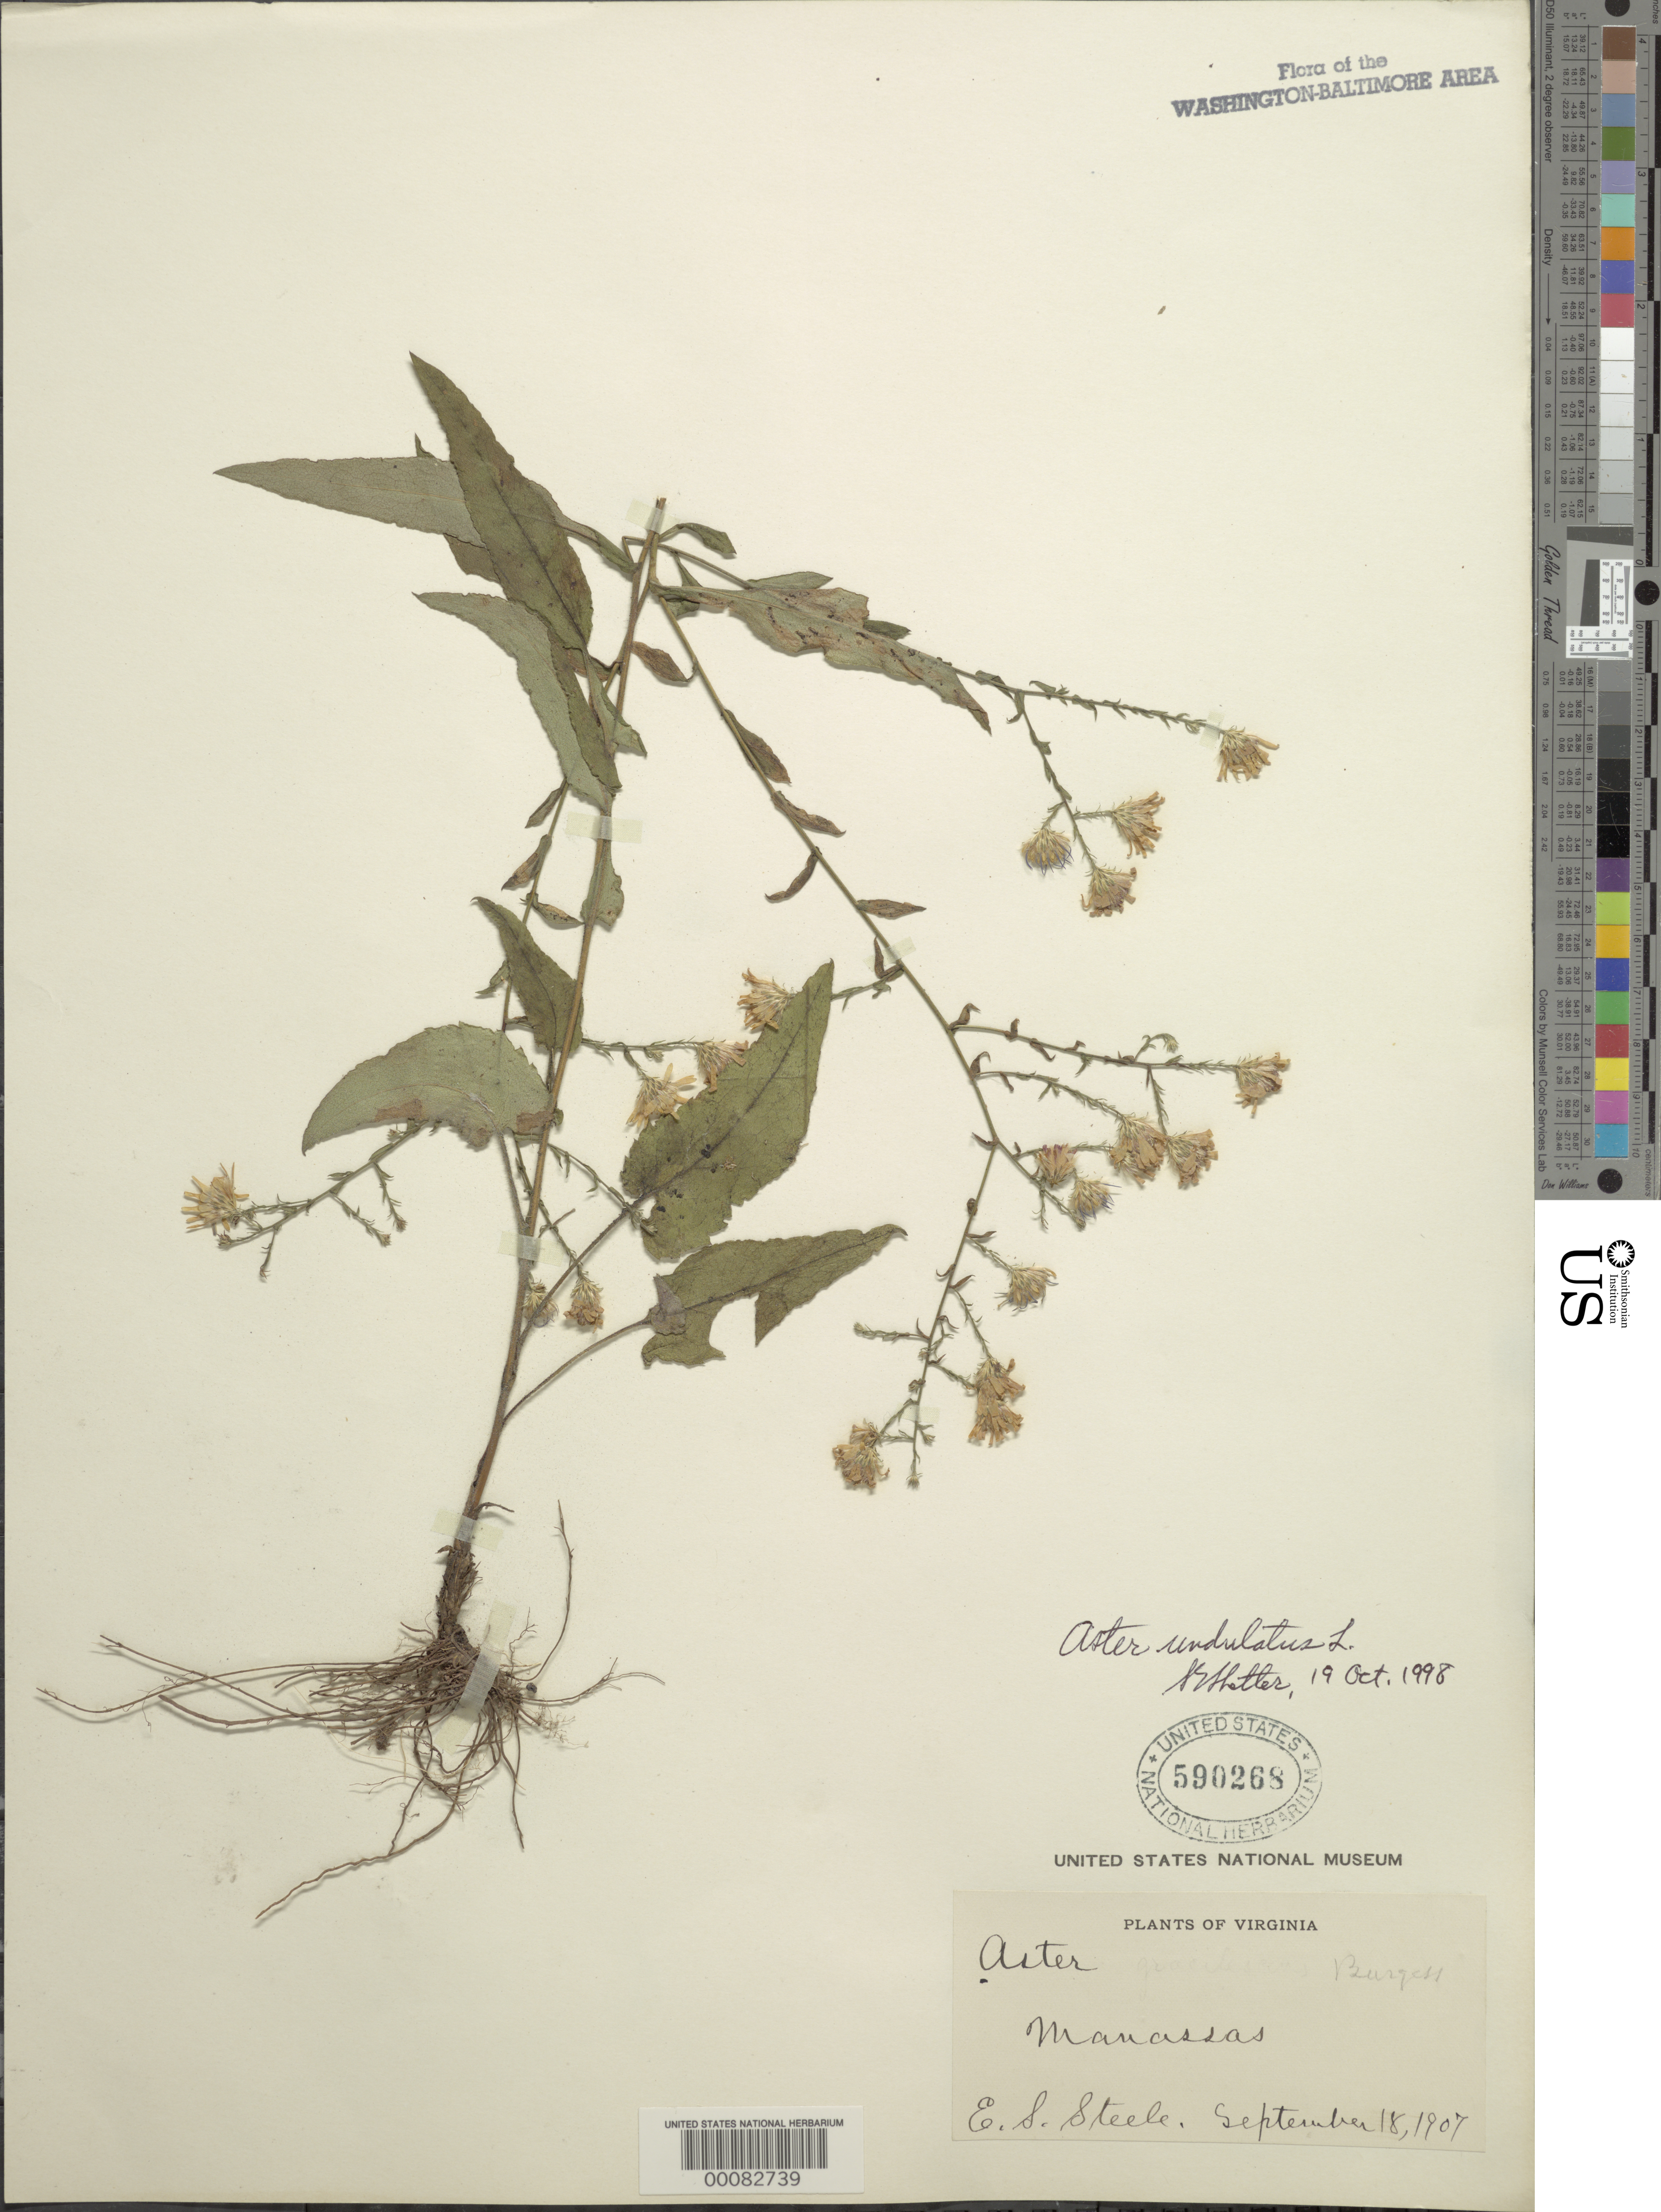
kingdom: Plantae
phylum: Tracheophyta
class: Magnoliopsida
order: Asterales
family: Asteraceae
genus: Symphyotrichum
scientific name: Symphyotrichum undulatum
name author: (L.) G.L. Nesom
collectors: E. Steele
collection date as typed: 18 Sep 1907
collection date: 1907-09-18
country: United States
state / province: Virginia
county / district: Prince William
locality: Manassas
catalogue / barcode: US 590268